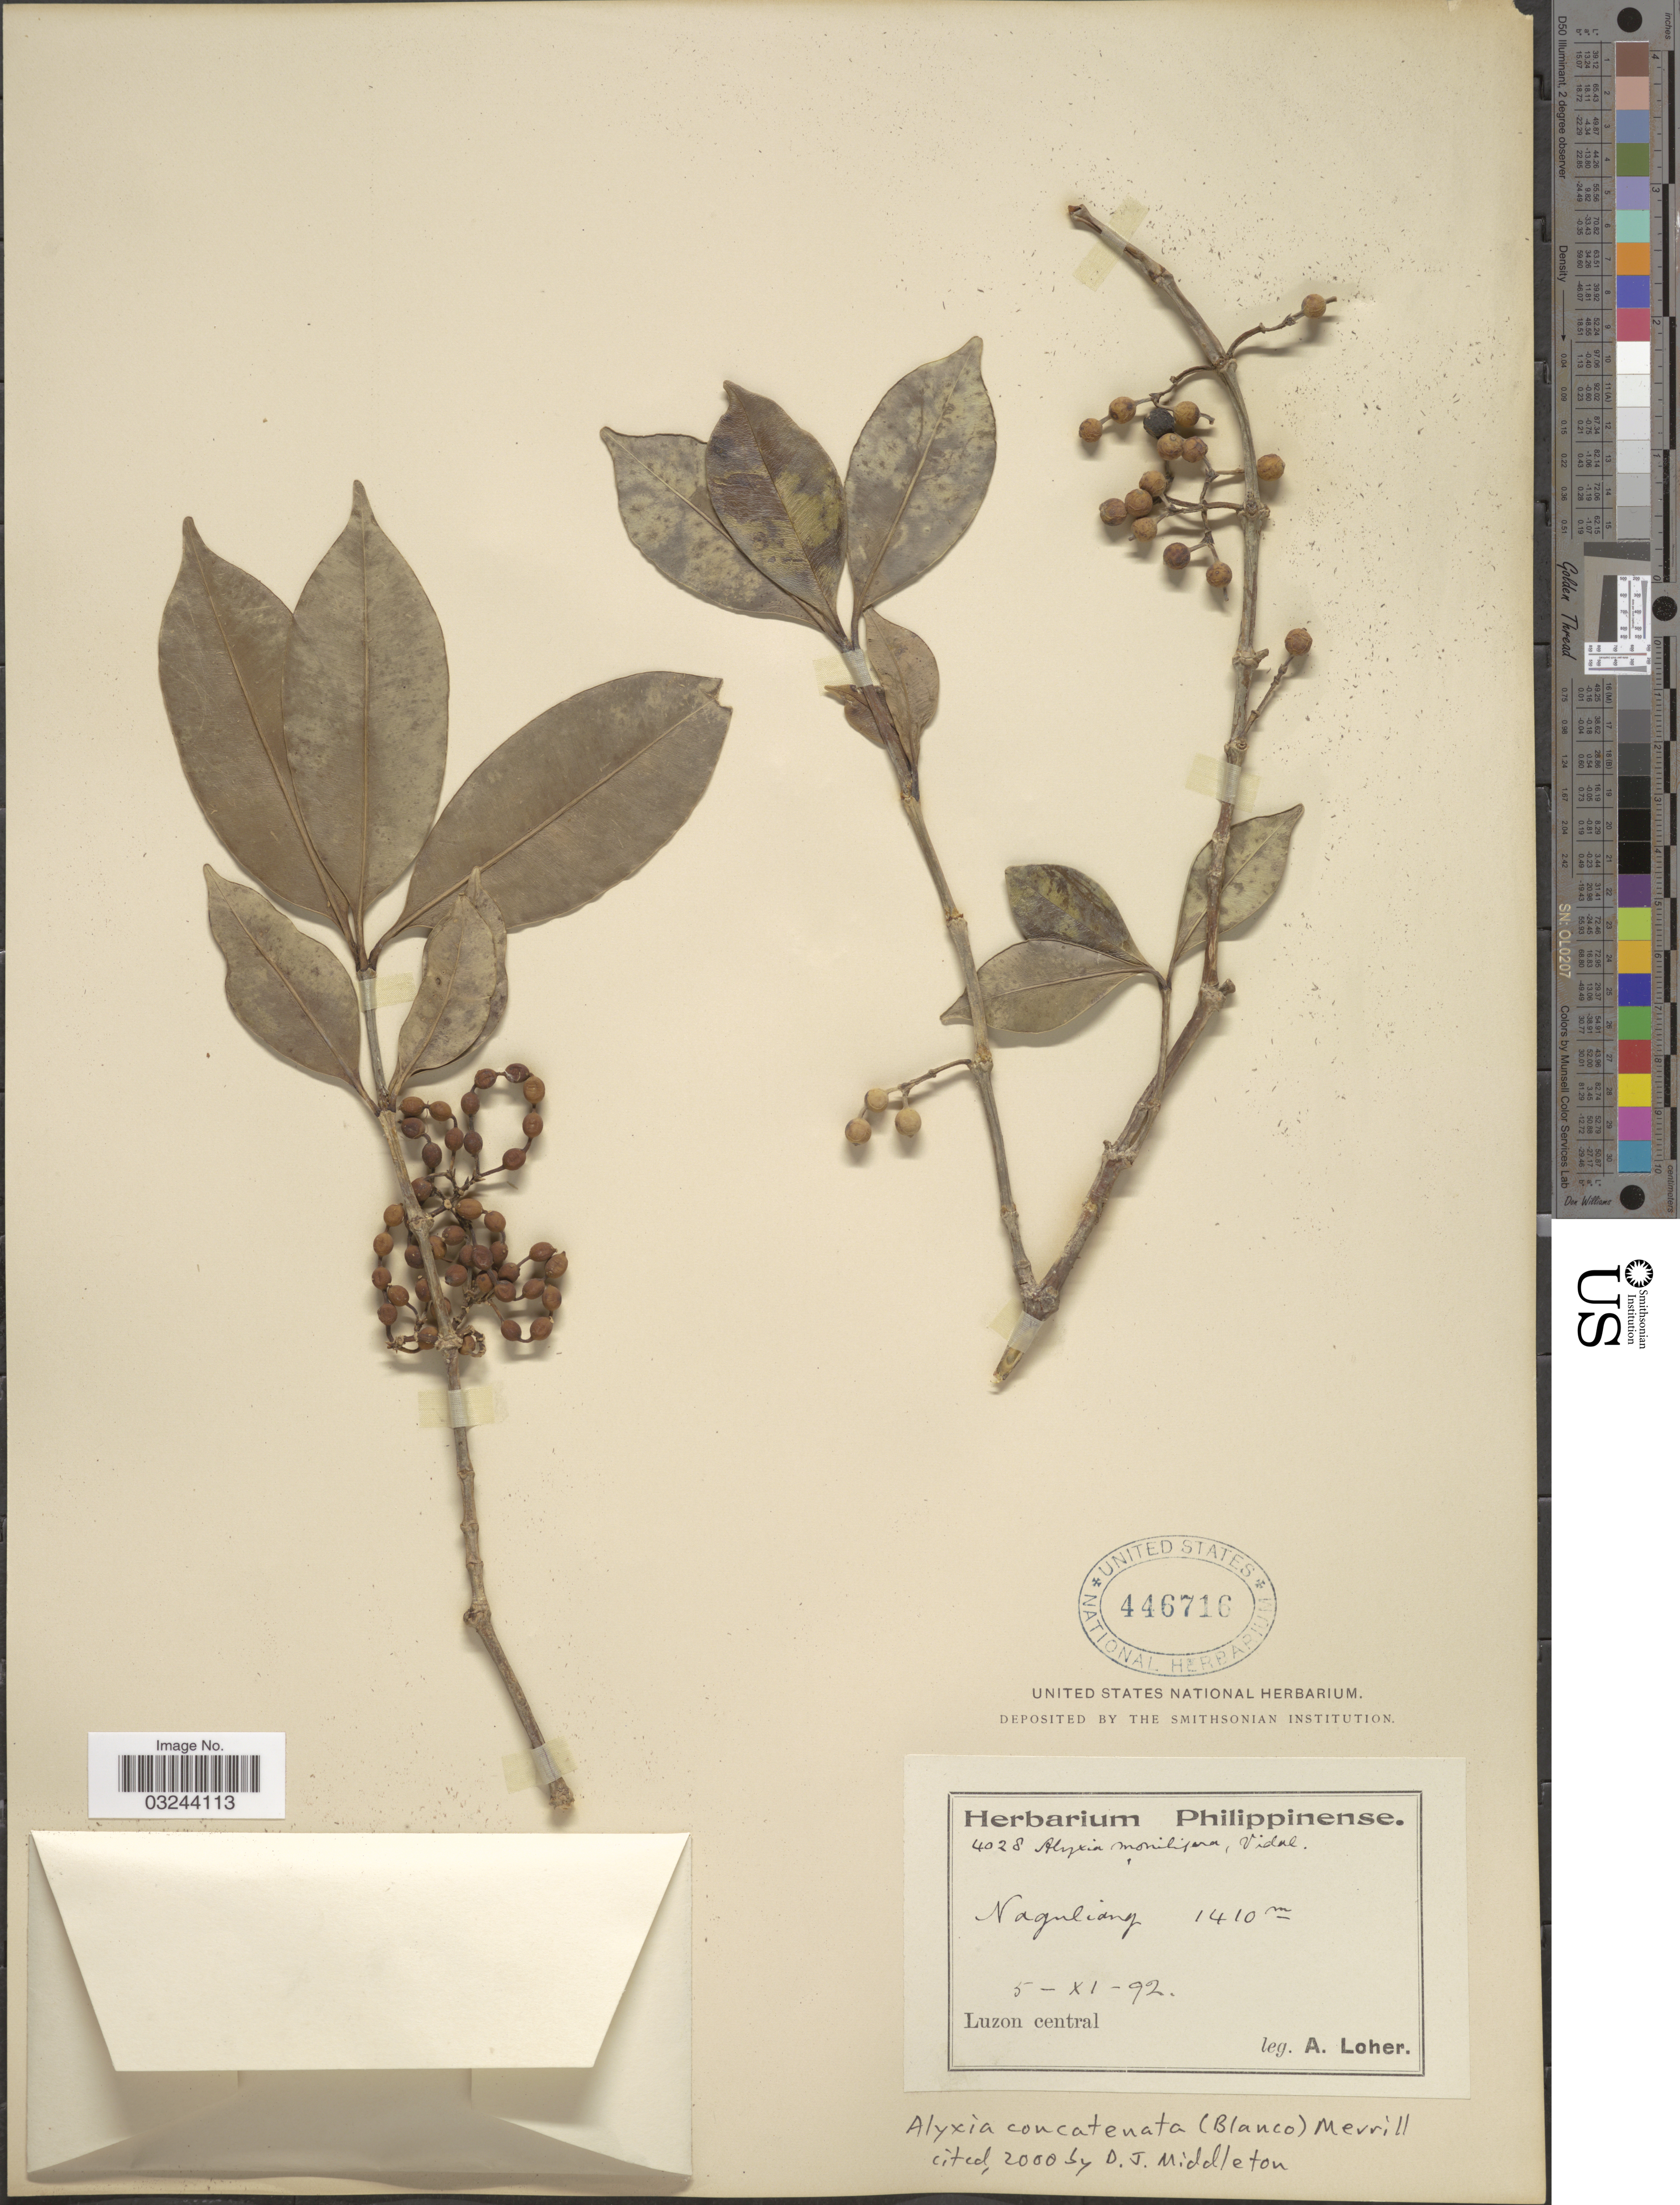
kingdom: Plantae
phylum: Tracheophyta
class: Magnoliopsida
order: Gentianales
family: Apocynaceae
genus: Alyxia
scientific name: Alyxia concatenata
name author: (Blanco) Merr.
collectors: A. Loher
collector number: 4028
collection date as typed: Transcribed d/m/y: 5/11/92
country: Philippines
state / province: Central Luzon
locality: Naguliang, Luzon central.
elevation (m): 1410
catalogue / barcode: US 446716